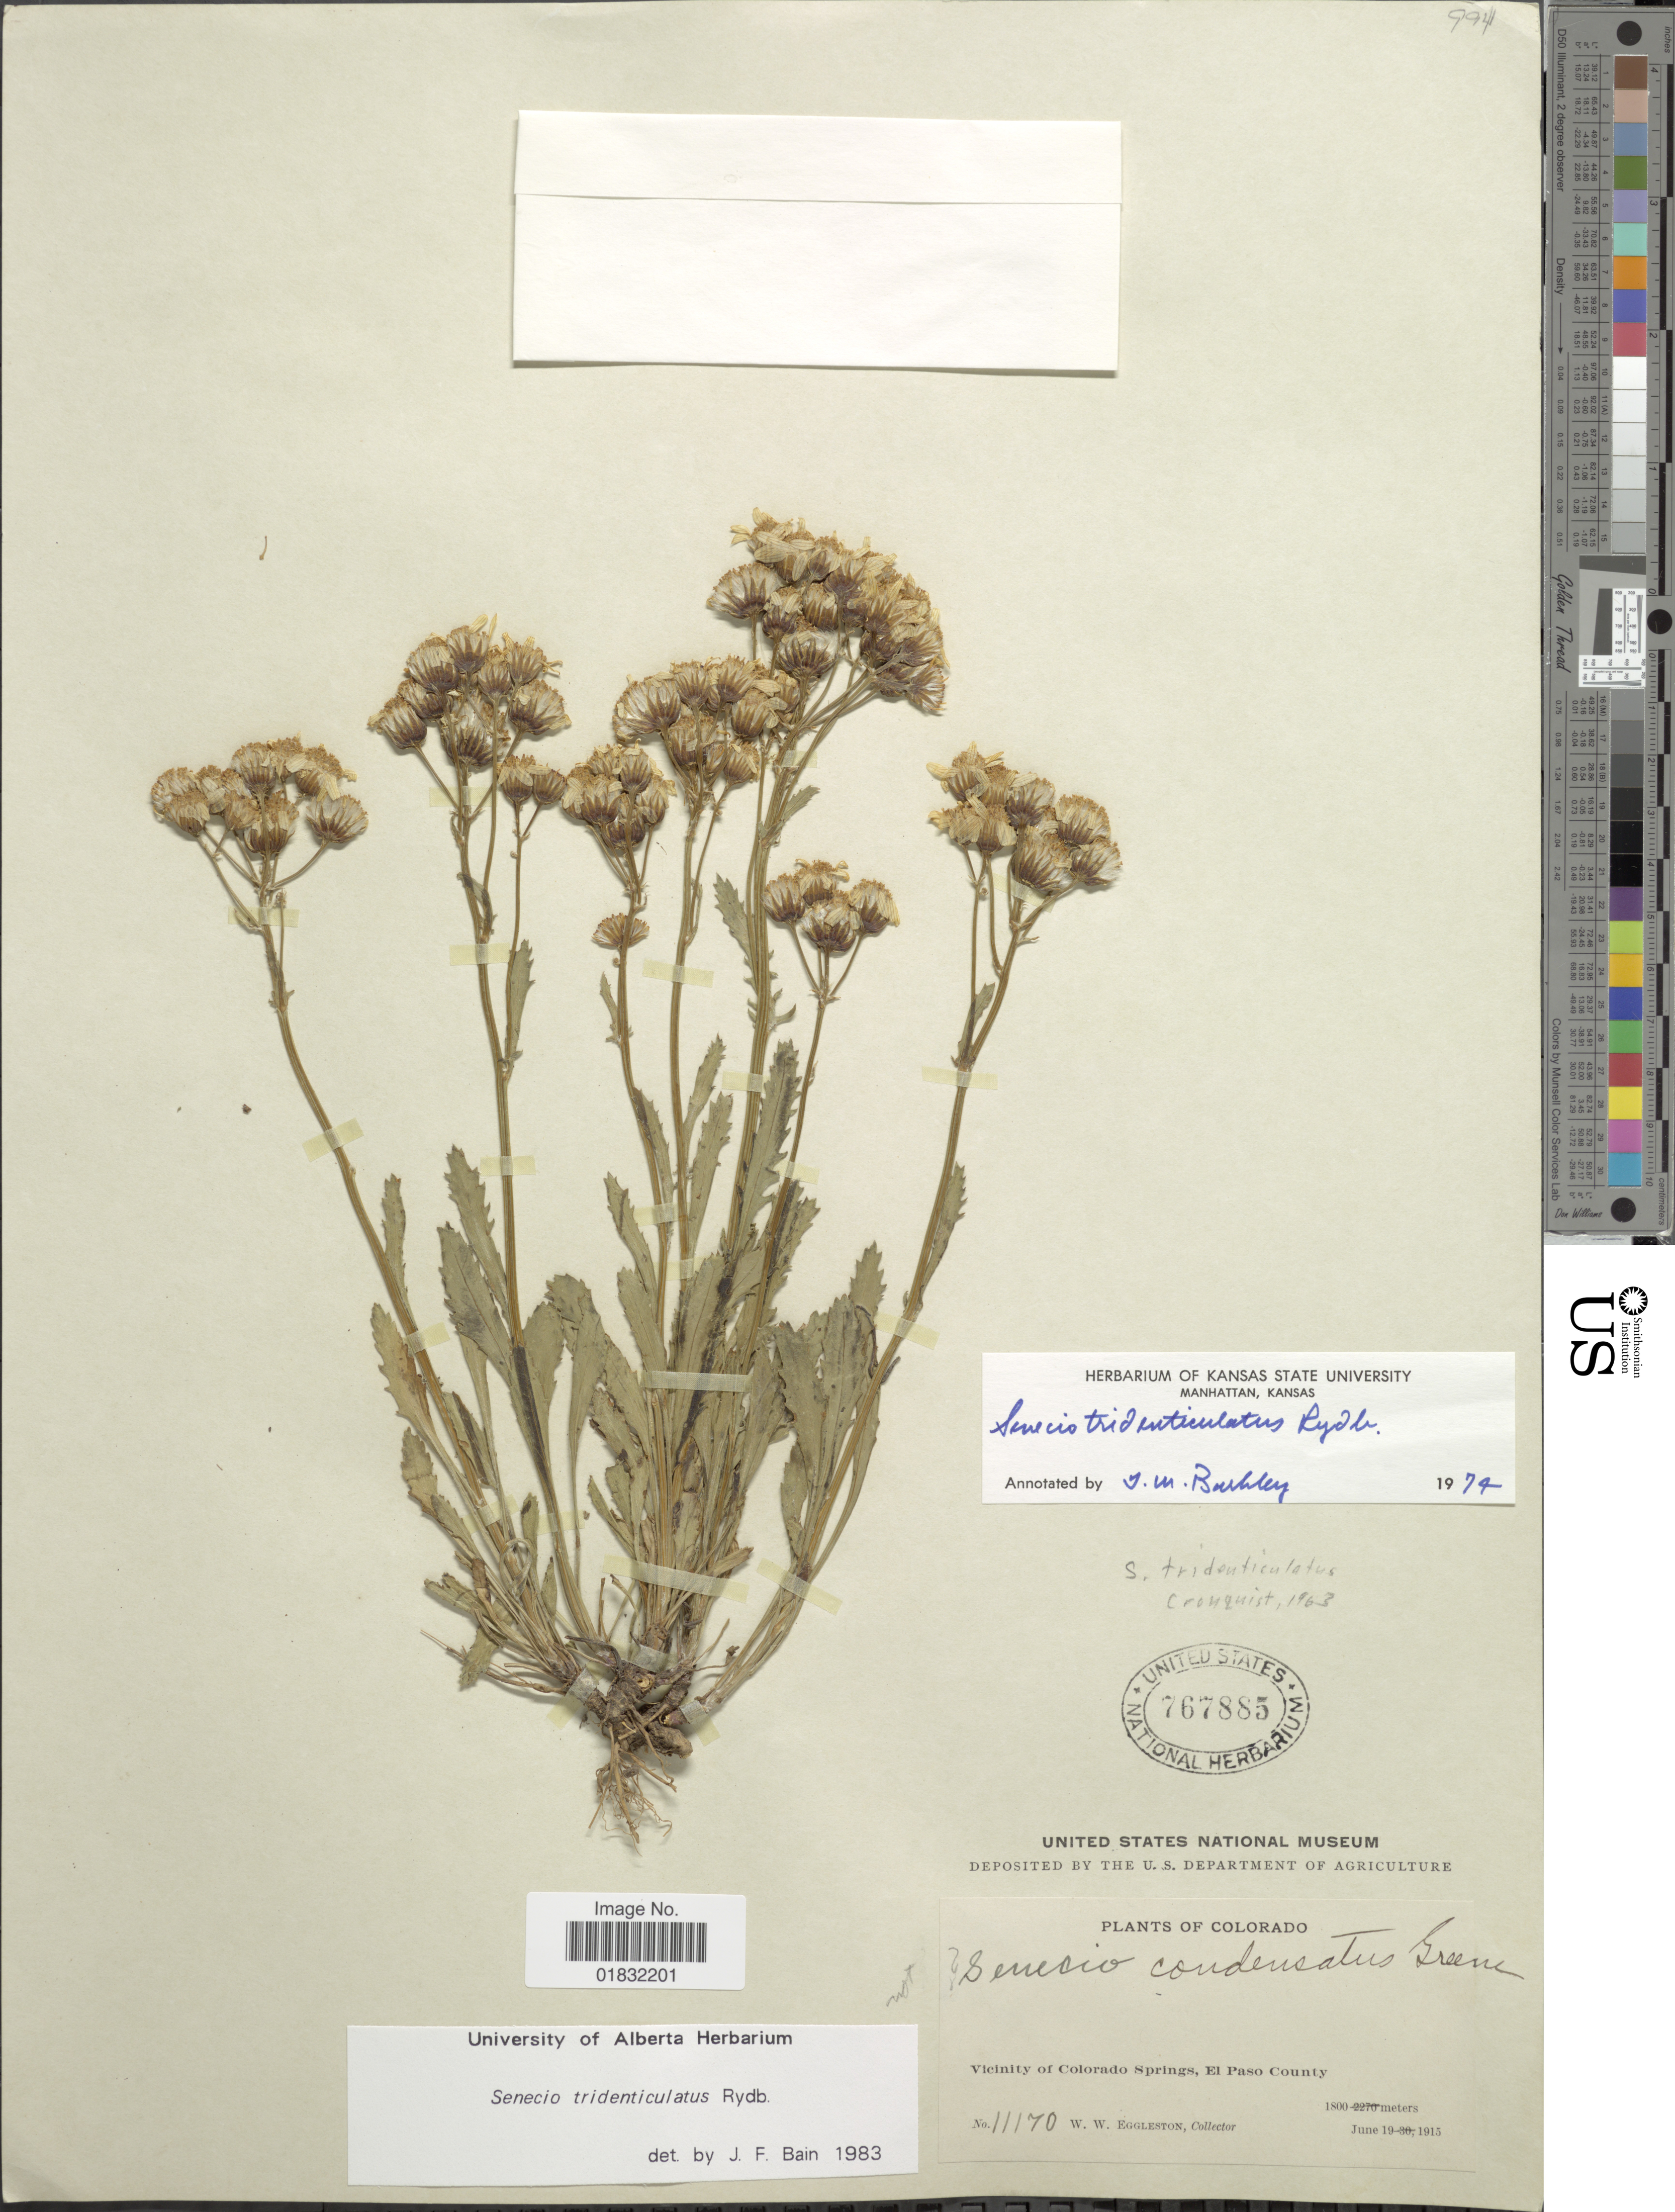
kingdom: Plantae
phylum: Tracheophyta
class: Magnoliopsida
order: Asterales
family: Asteraceae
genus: Packera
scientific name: Packera tridenticulata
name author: (Rydb.) W.A. Weber & Á. Löve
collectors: W. W. Eggleston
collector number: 11170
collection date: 1915-06-19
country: United States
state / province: Colorado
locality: Vicinity of Colorado Springs, El Paso County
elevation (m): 1800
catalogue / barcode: US 767885